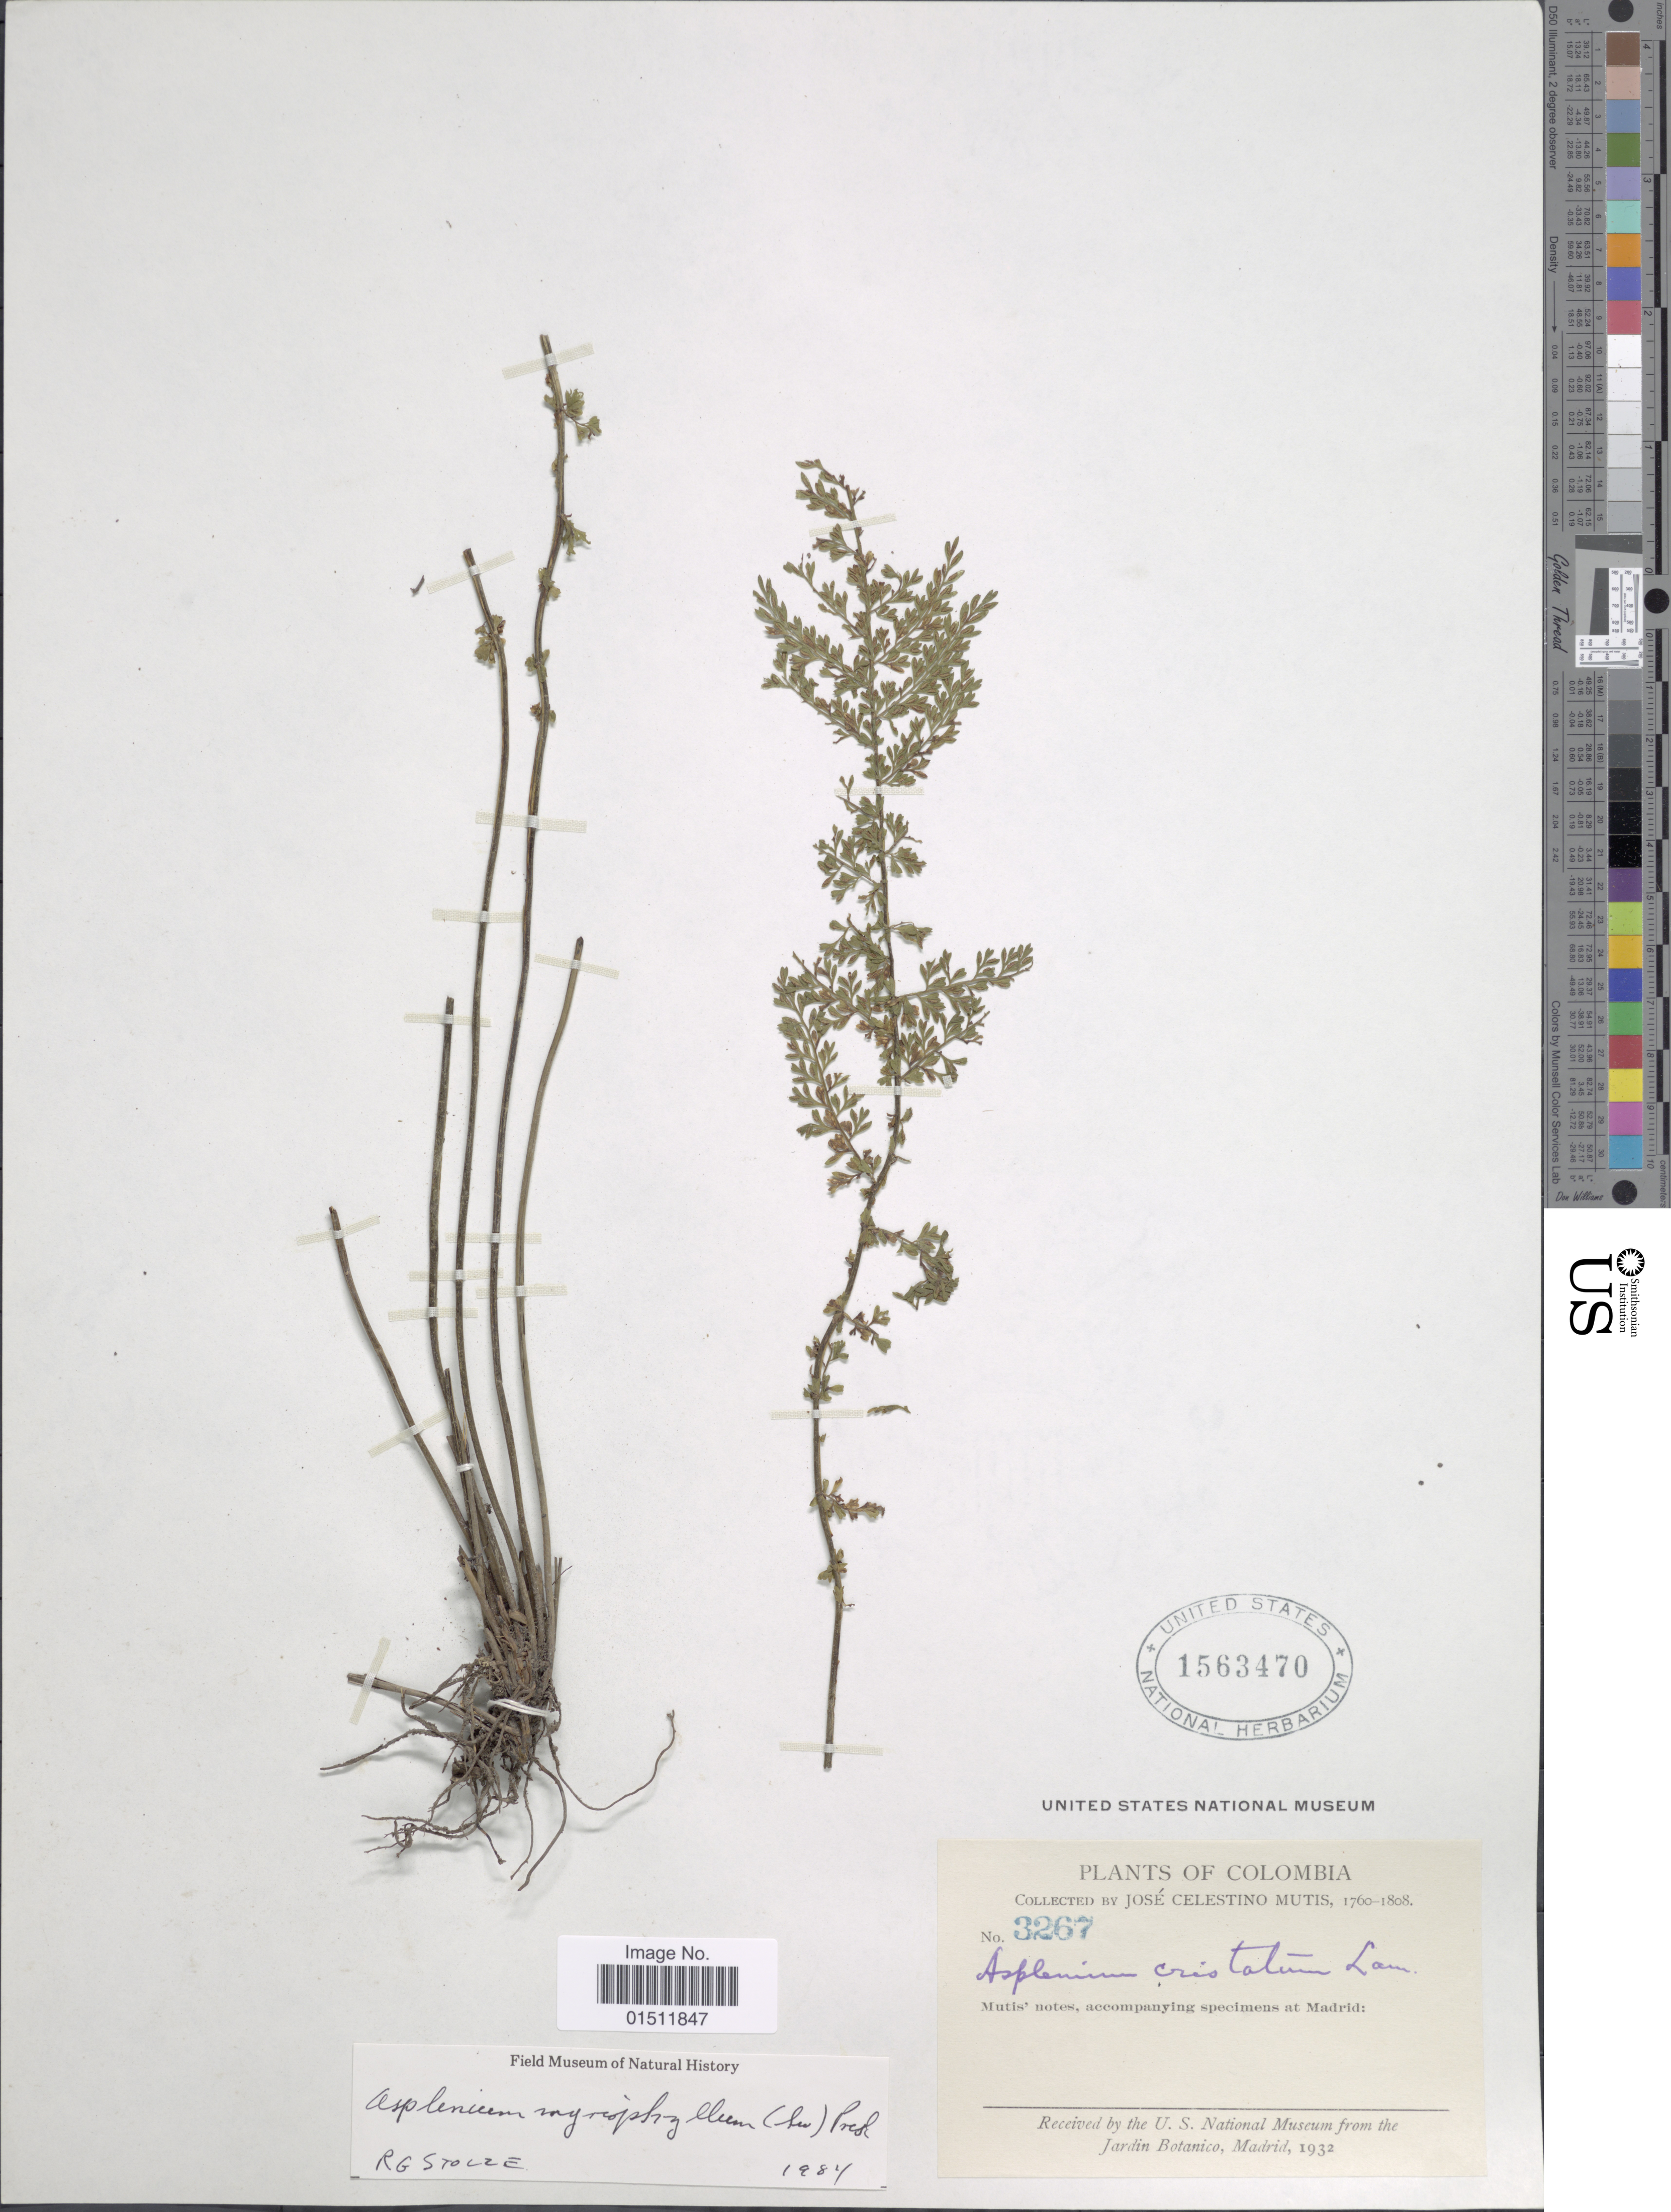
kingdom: Plantae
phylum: Tracheophyta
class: Polypodiopsida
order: Polypodiales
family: Aspleniaceae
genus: Asplenium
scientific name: Asplenium myriophyllum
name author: (Sw.) C. Presl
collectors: J. C. B. Mutis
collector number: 3267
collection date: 1760/1808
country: Colombia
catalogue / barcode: US 1563470